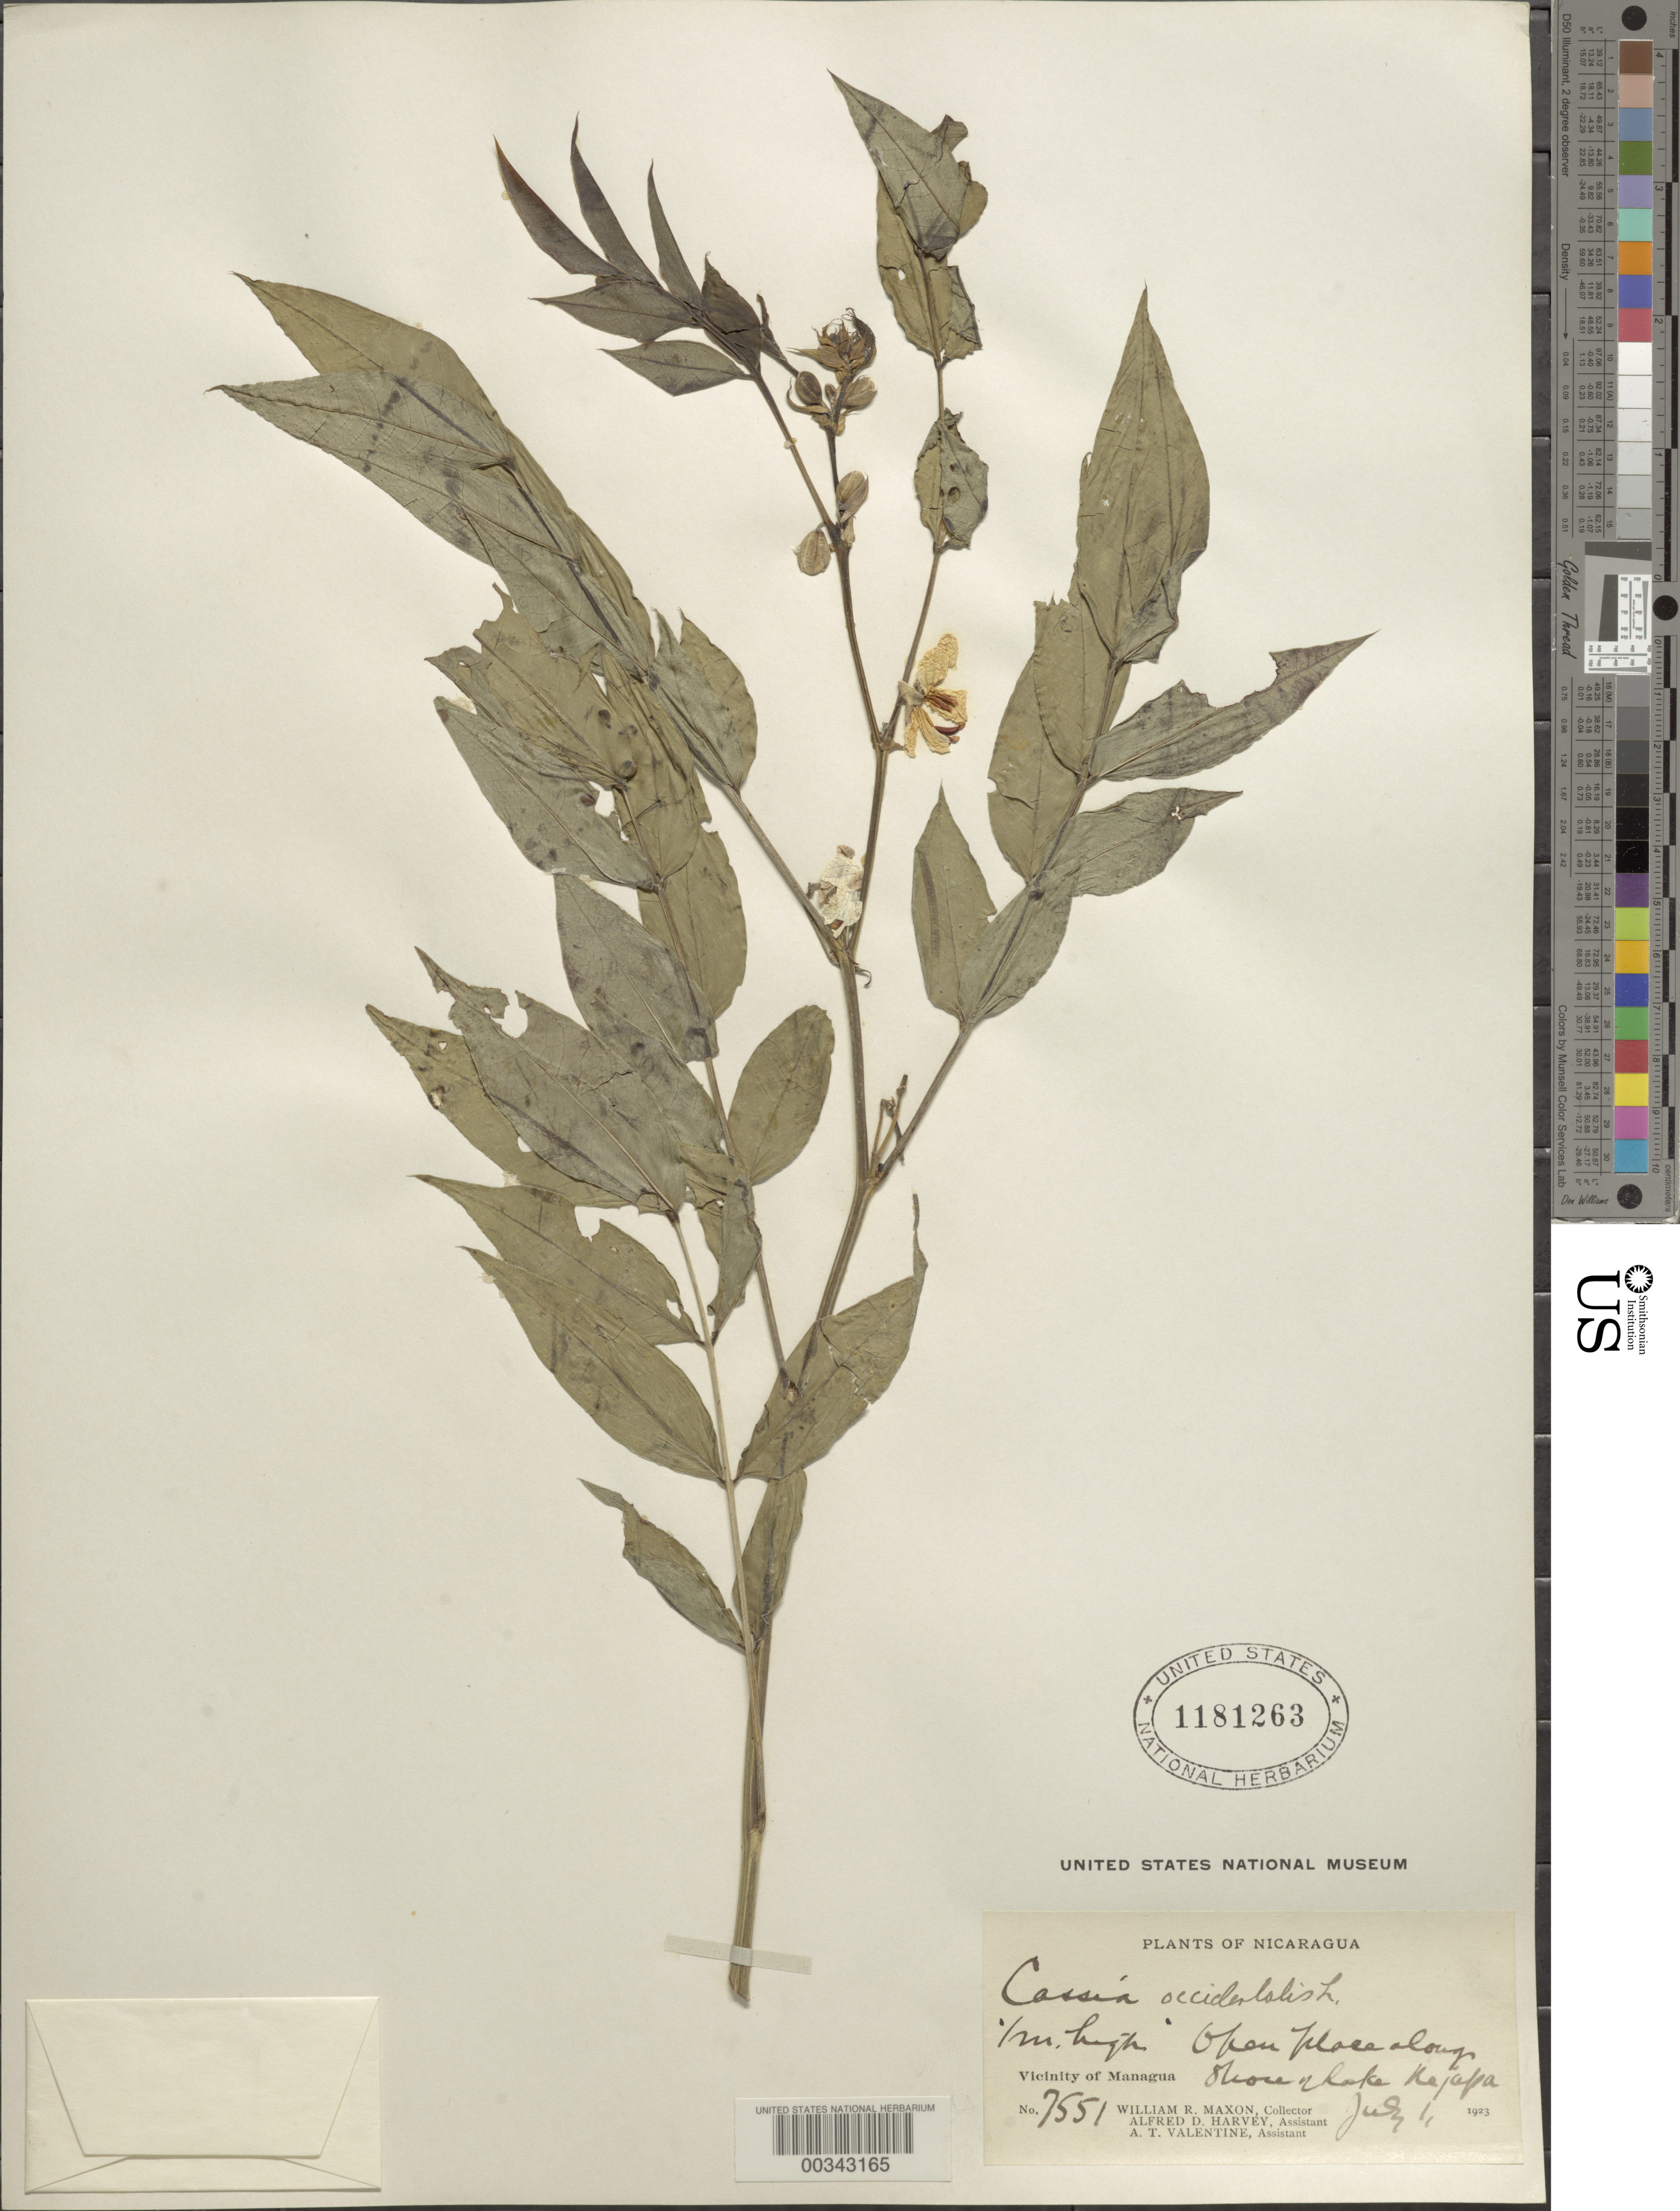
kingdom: Plantae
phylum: Tracheophyta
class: Magnoliopsida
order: Fabales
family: Fabaceae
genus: Senna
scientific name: Senna occidentalis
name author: (L.) Link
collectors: W. R. Maxon, A. D. Harvey & A. Valentine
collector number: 7551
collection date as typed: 01 Jul 1923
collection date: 1923-07-01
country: Nicaragua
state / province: Managua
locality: Vicinity of managua, lake kajapa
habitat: Shore of lake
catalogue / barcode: US 1181263